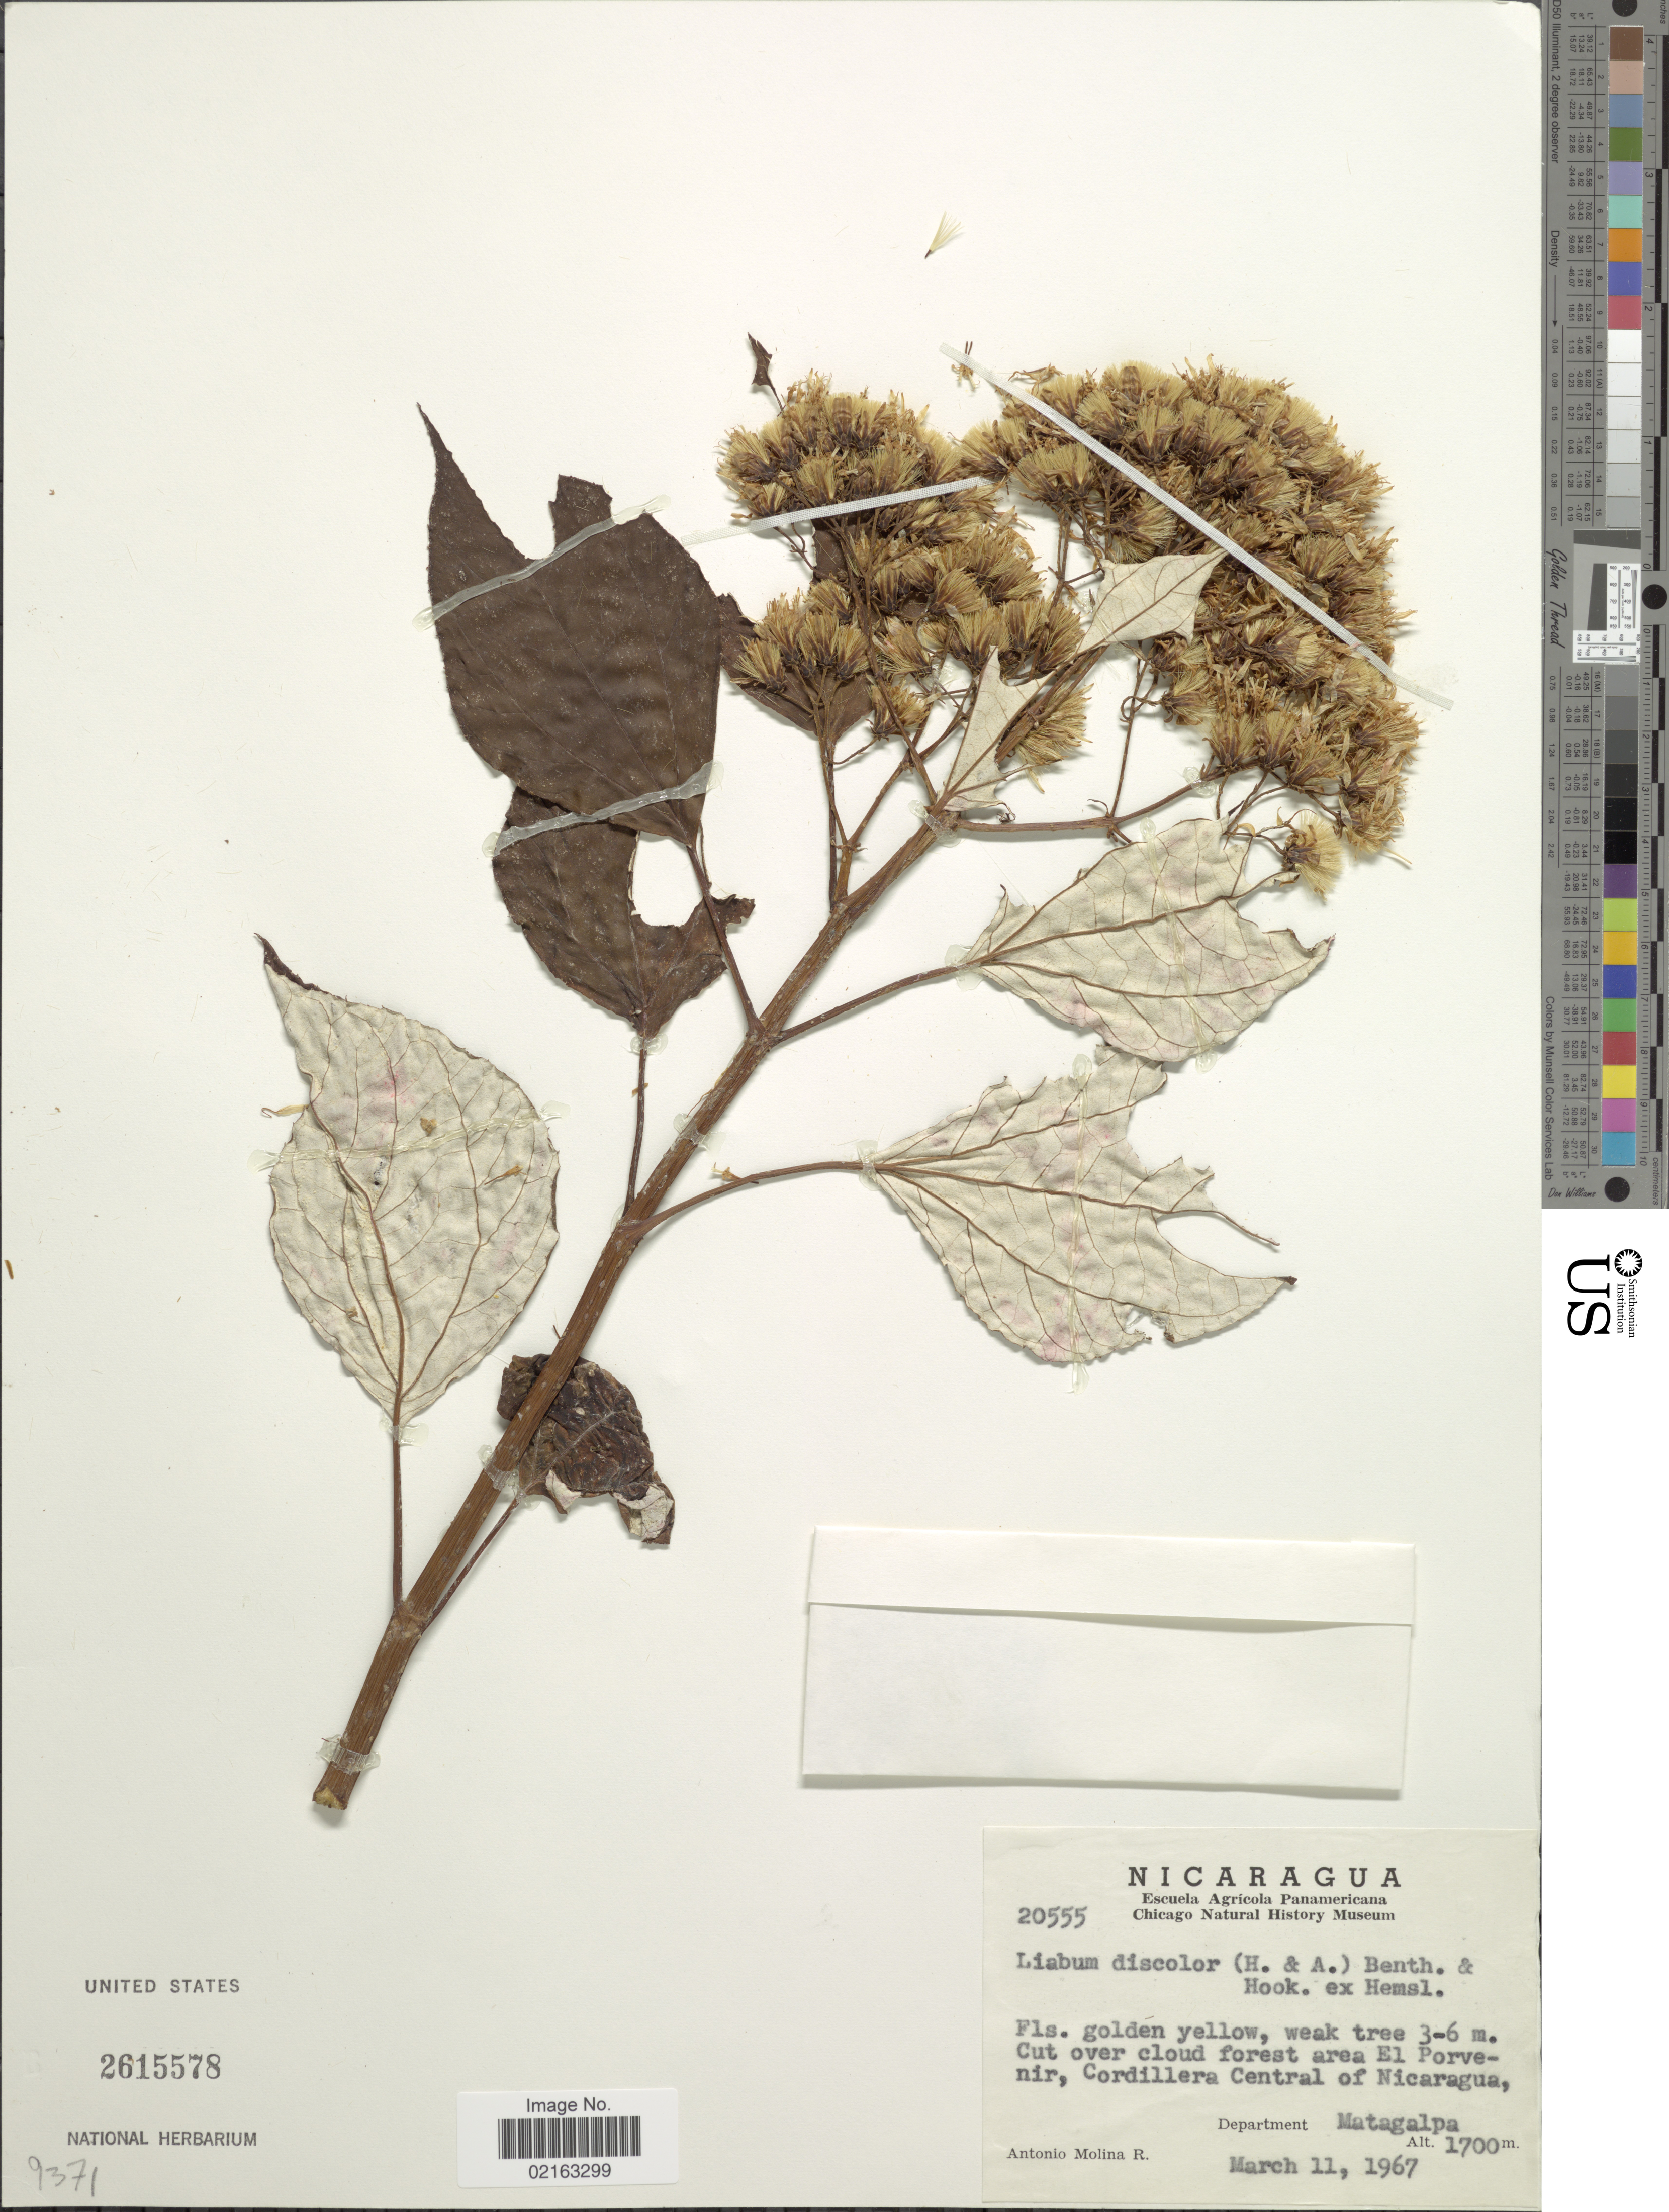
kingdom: Plantae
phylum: Tracheophyta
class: Magnoliopsida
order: Asterales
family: Asteraceae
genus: Sinclairia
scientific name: Sinclairia discolor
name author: Hook. & Arn.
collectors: A. Molina R.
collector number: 20555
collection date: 1967-03-11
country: Nicaragua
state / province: Matagalpa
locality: Cut over cloud forest area El Porvenir, Cordillera Central of Nicaragua, Department Matagalpa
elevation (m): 1700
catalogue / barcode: US 2615578